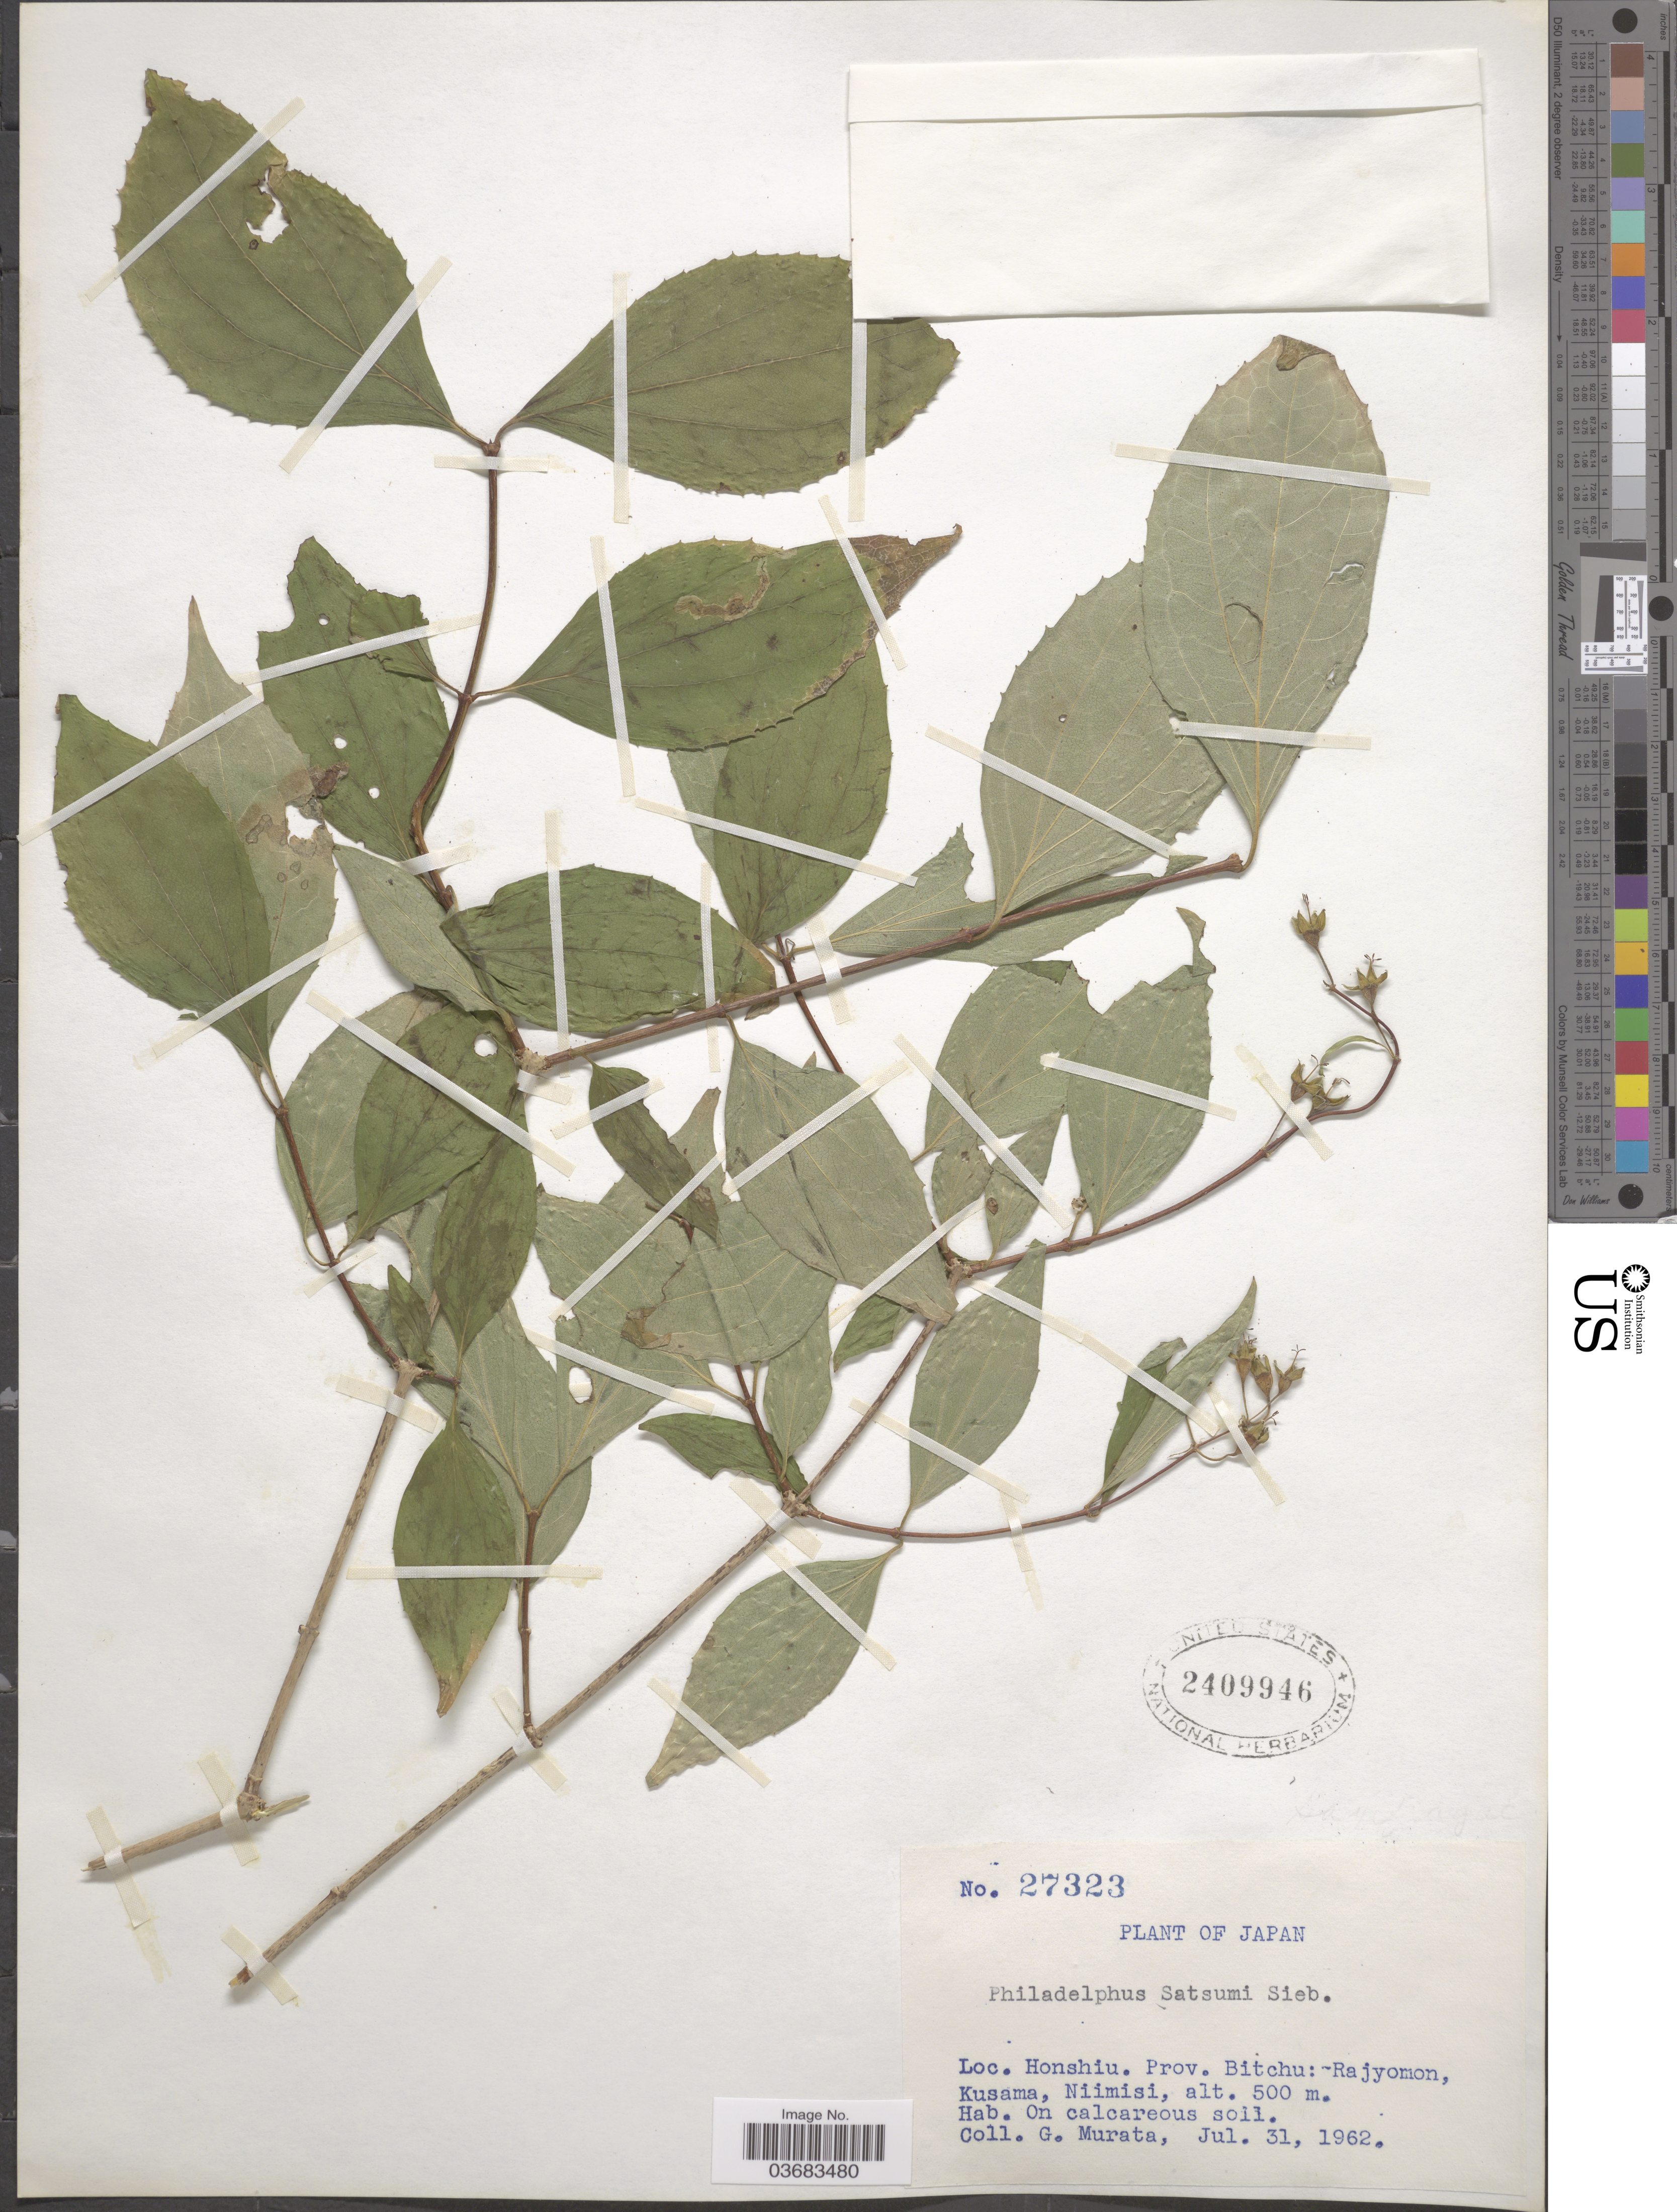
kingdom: Plantae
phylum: Tracheophyta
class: Magnoliopsida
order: Cornales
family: Hydrangeaceae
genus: Philadelphus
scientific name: Philadelphus satsumanus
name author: Miq.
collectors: G. Murata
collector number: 27323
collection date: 1962-07-31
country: Japan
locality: Honshiu. Prov. Bitchu: Rajyomon, Kusama, Niimisi.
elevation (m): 500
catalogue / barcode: US 2409946